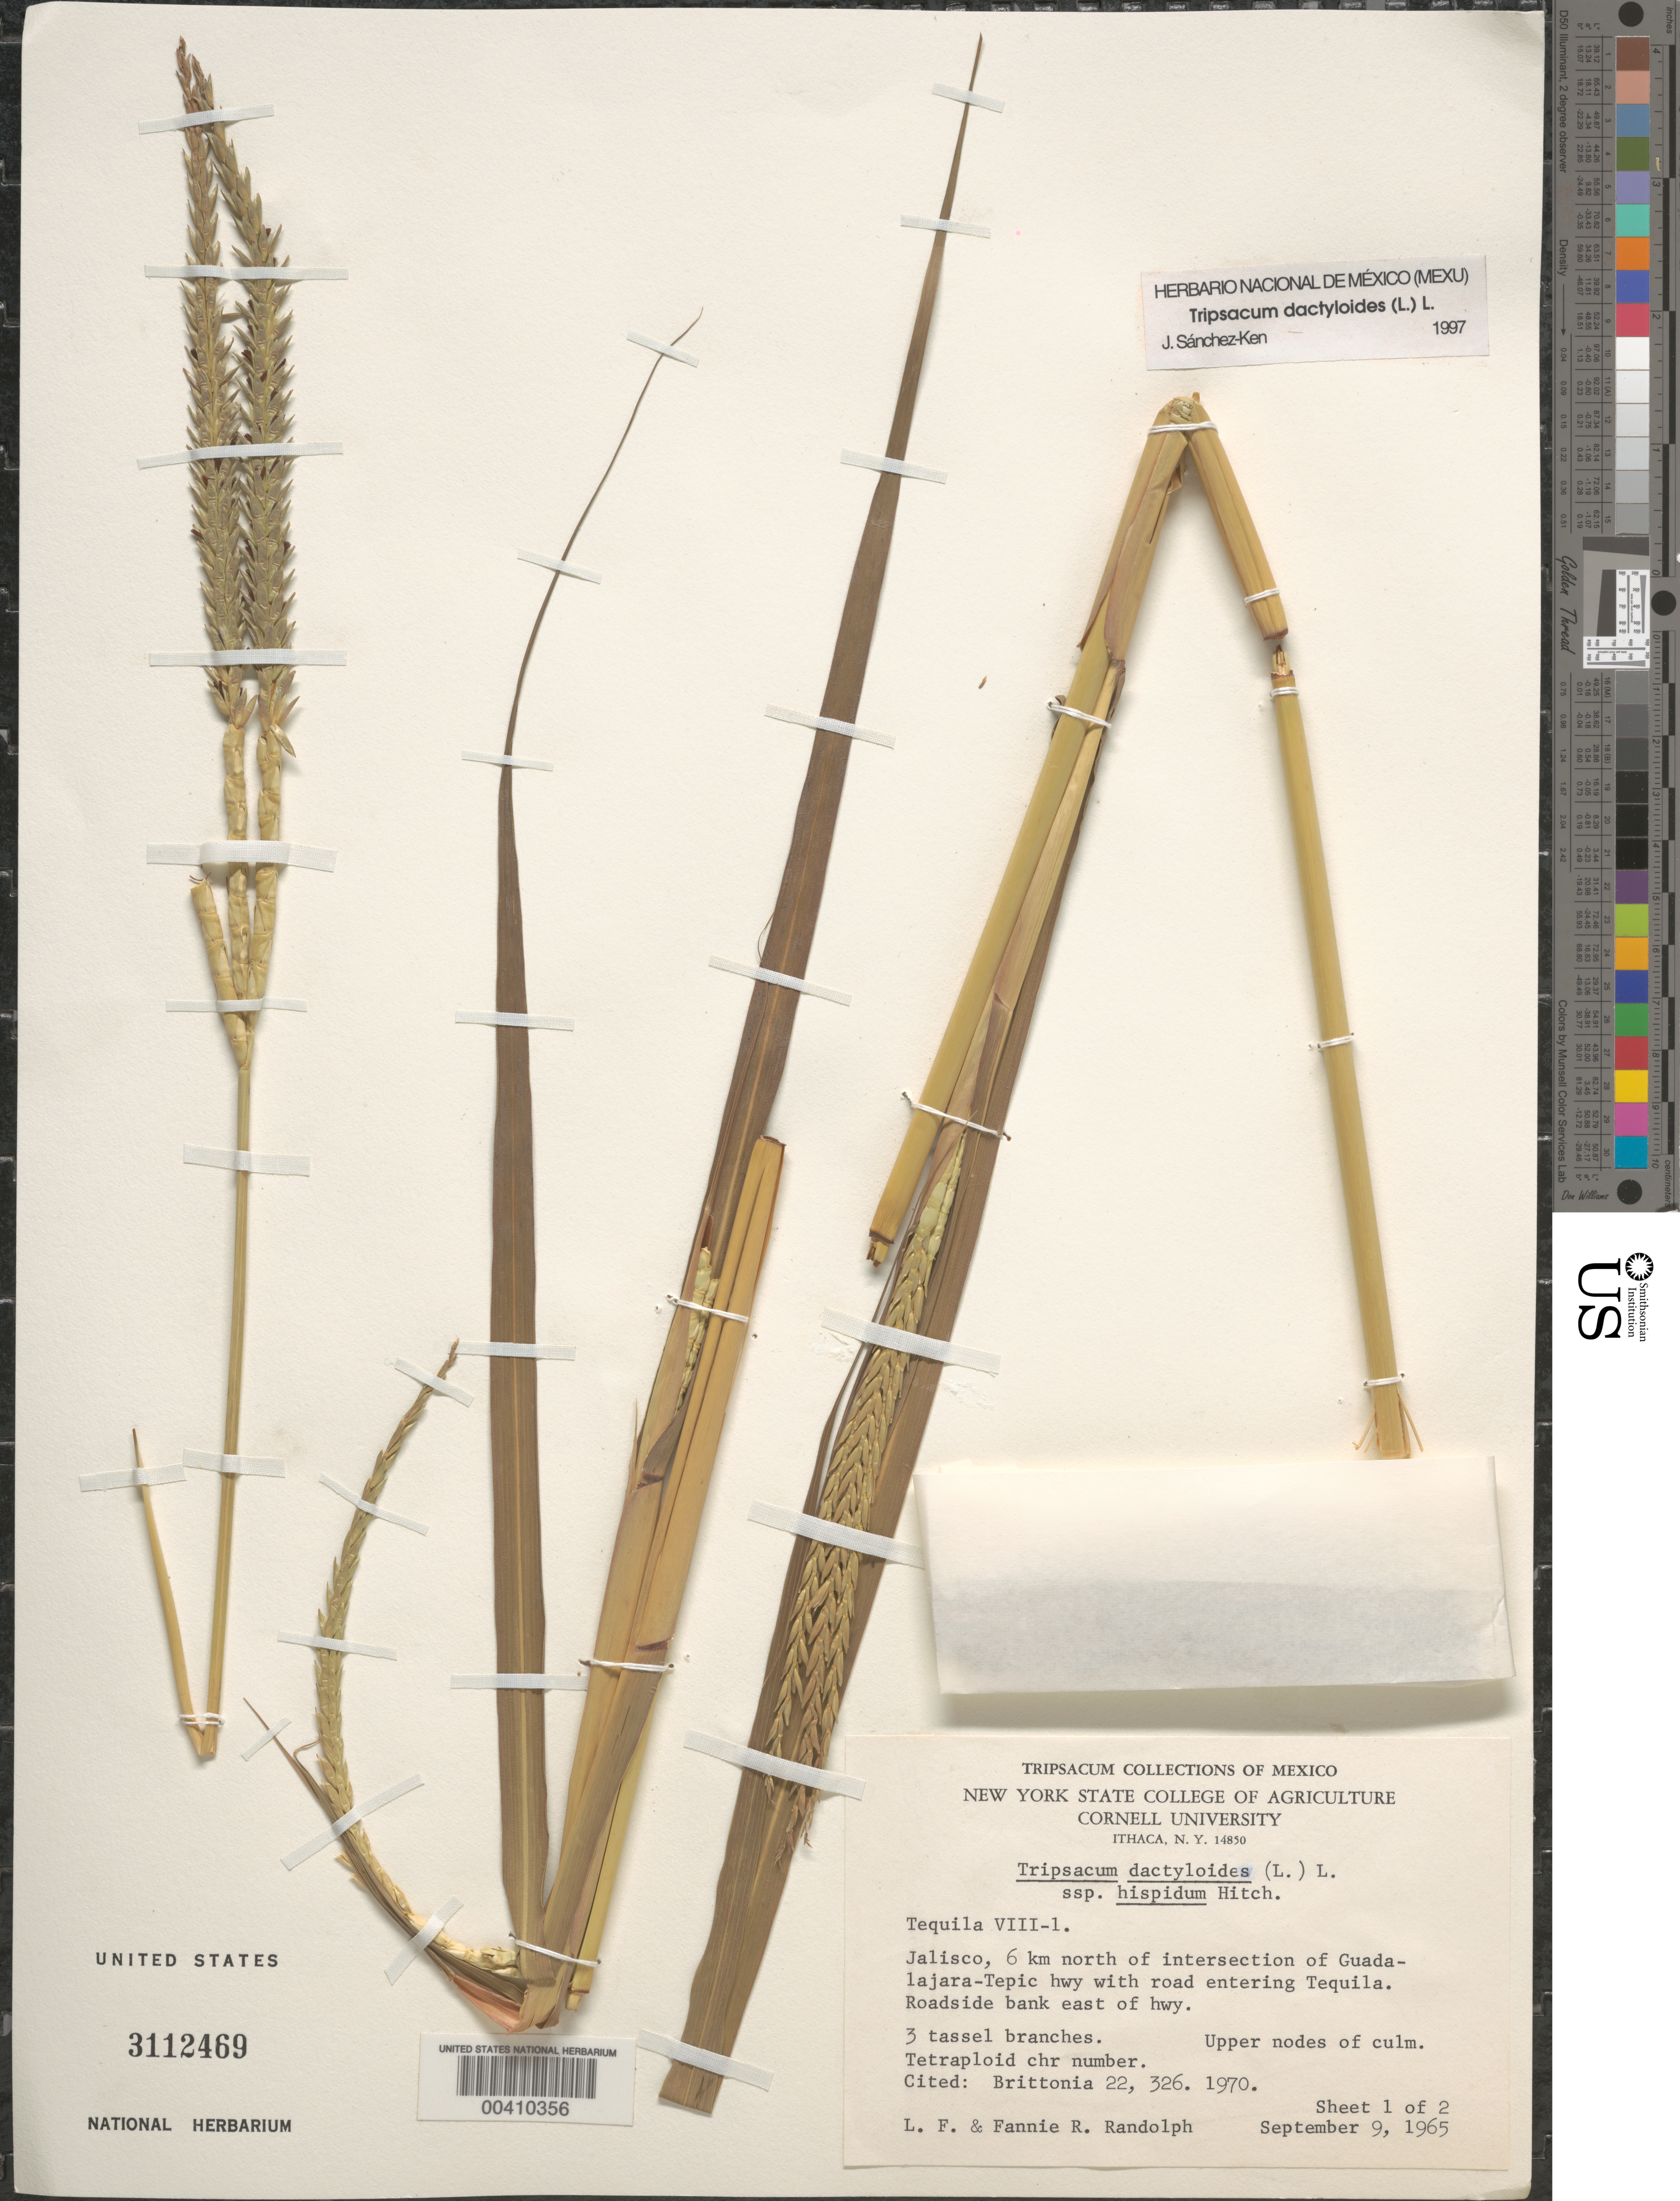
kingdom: Plantae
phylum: Tracheophyta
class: Liliopsida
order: Poales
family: Poaceae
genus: Tripsacum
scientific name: Tripsacum dactyloides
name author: (L.) L.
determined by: Sánchez-Ken, J. G.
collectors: L. F. Randolph & F. Randolph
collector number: VIII-1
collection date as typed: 9 Sep 1965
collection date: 1965-09-09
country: Mexico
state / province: Jalisco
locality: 6 km N of intersection of Guadalajara-Tepic hwy with road entering Tequila, E of hwy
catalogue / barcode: US 3112469